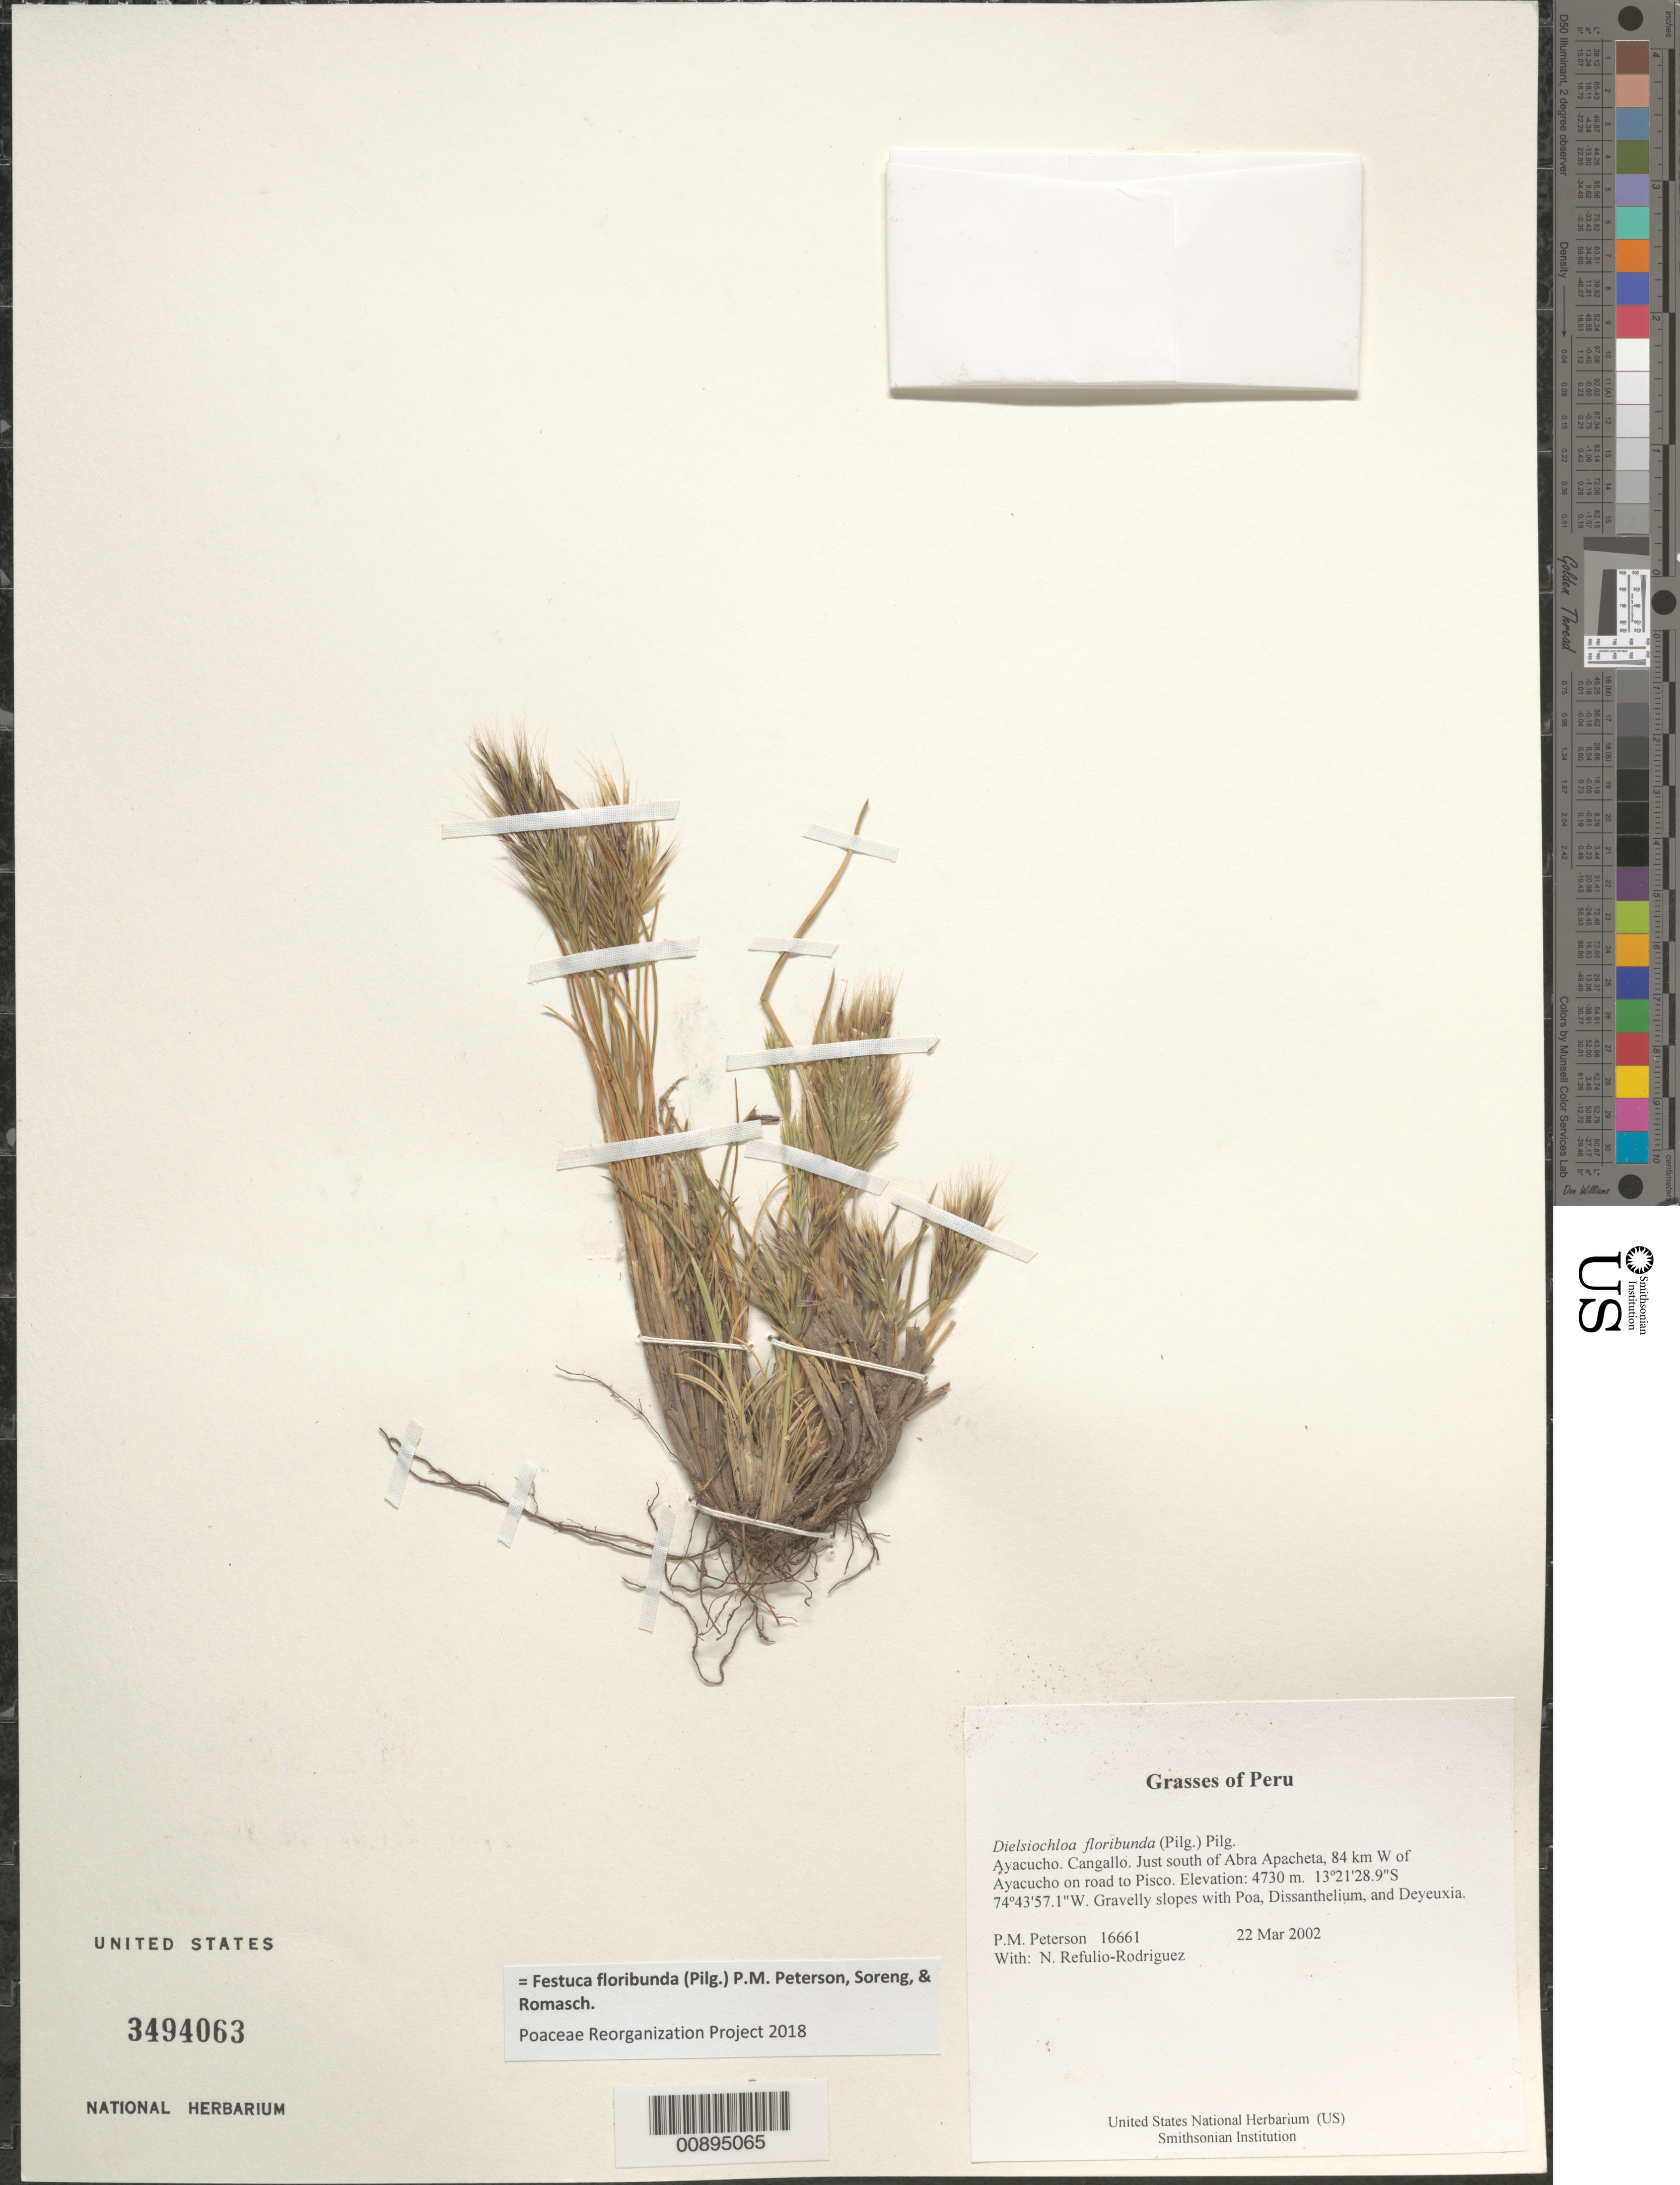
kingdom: Plantae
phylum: Tracheophyta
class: Liliopsida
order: Poales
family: Poaceae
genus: Festuca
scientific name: Festuca floribunda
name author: (Pilg.) P.M. Peterson et al.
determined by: Poaceae Reorganization Project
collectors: P. M. Peterson & N. Refulio-Rodríguez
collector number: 16661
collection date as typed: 22 Mar 2002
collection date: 2002-03-22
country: Peru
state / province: Ayacucho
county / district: Cangallo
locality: Just south of Abra Apacheta, 84 km W of Ayacucho on road to Pisco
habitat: Gravelly slopes with ~Poa, Dissanthelium, and Deyeuxia~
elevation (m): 4730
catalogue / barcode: US 3494063